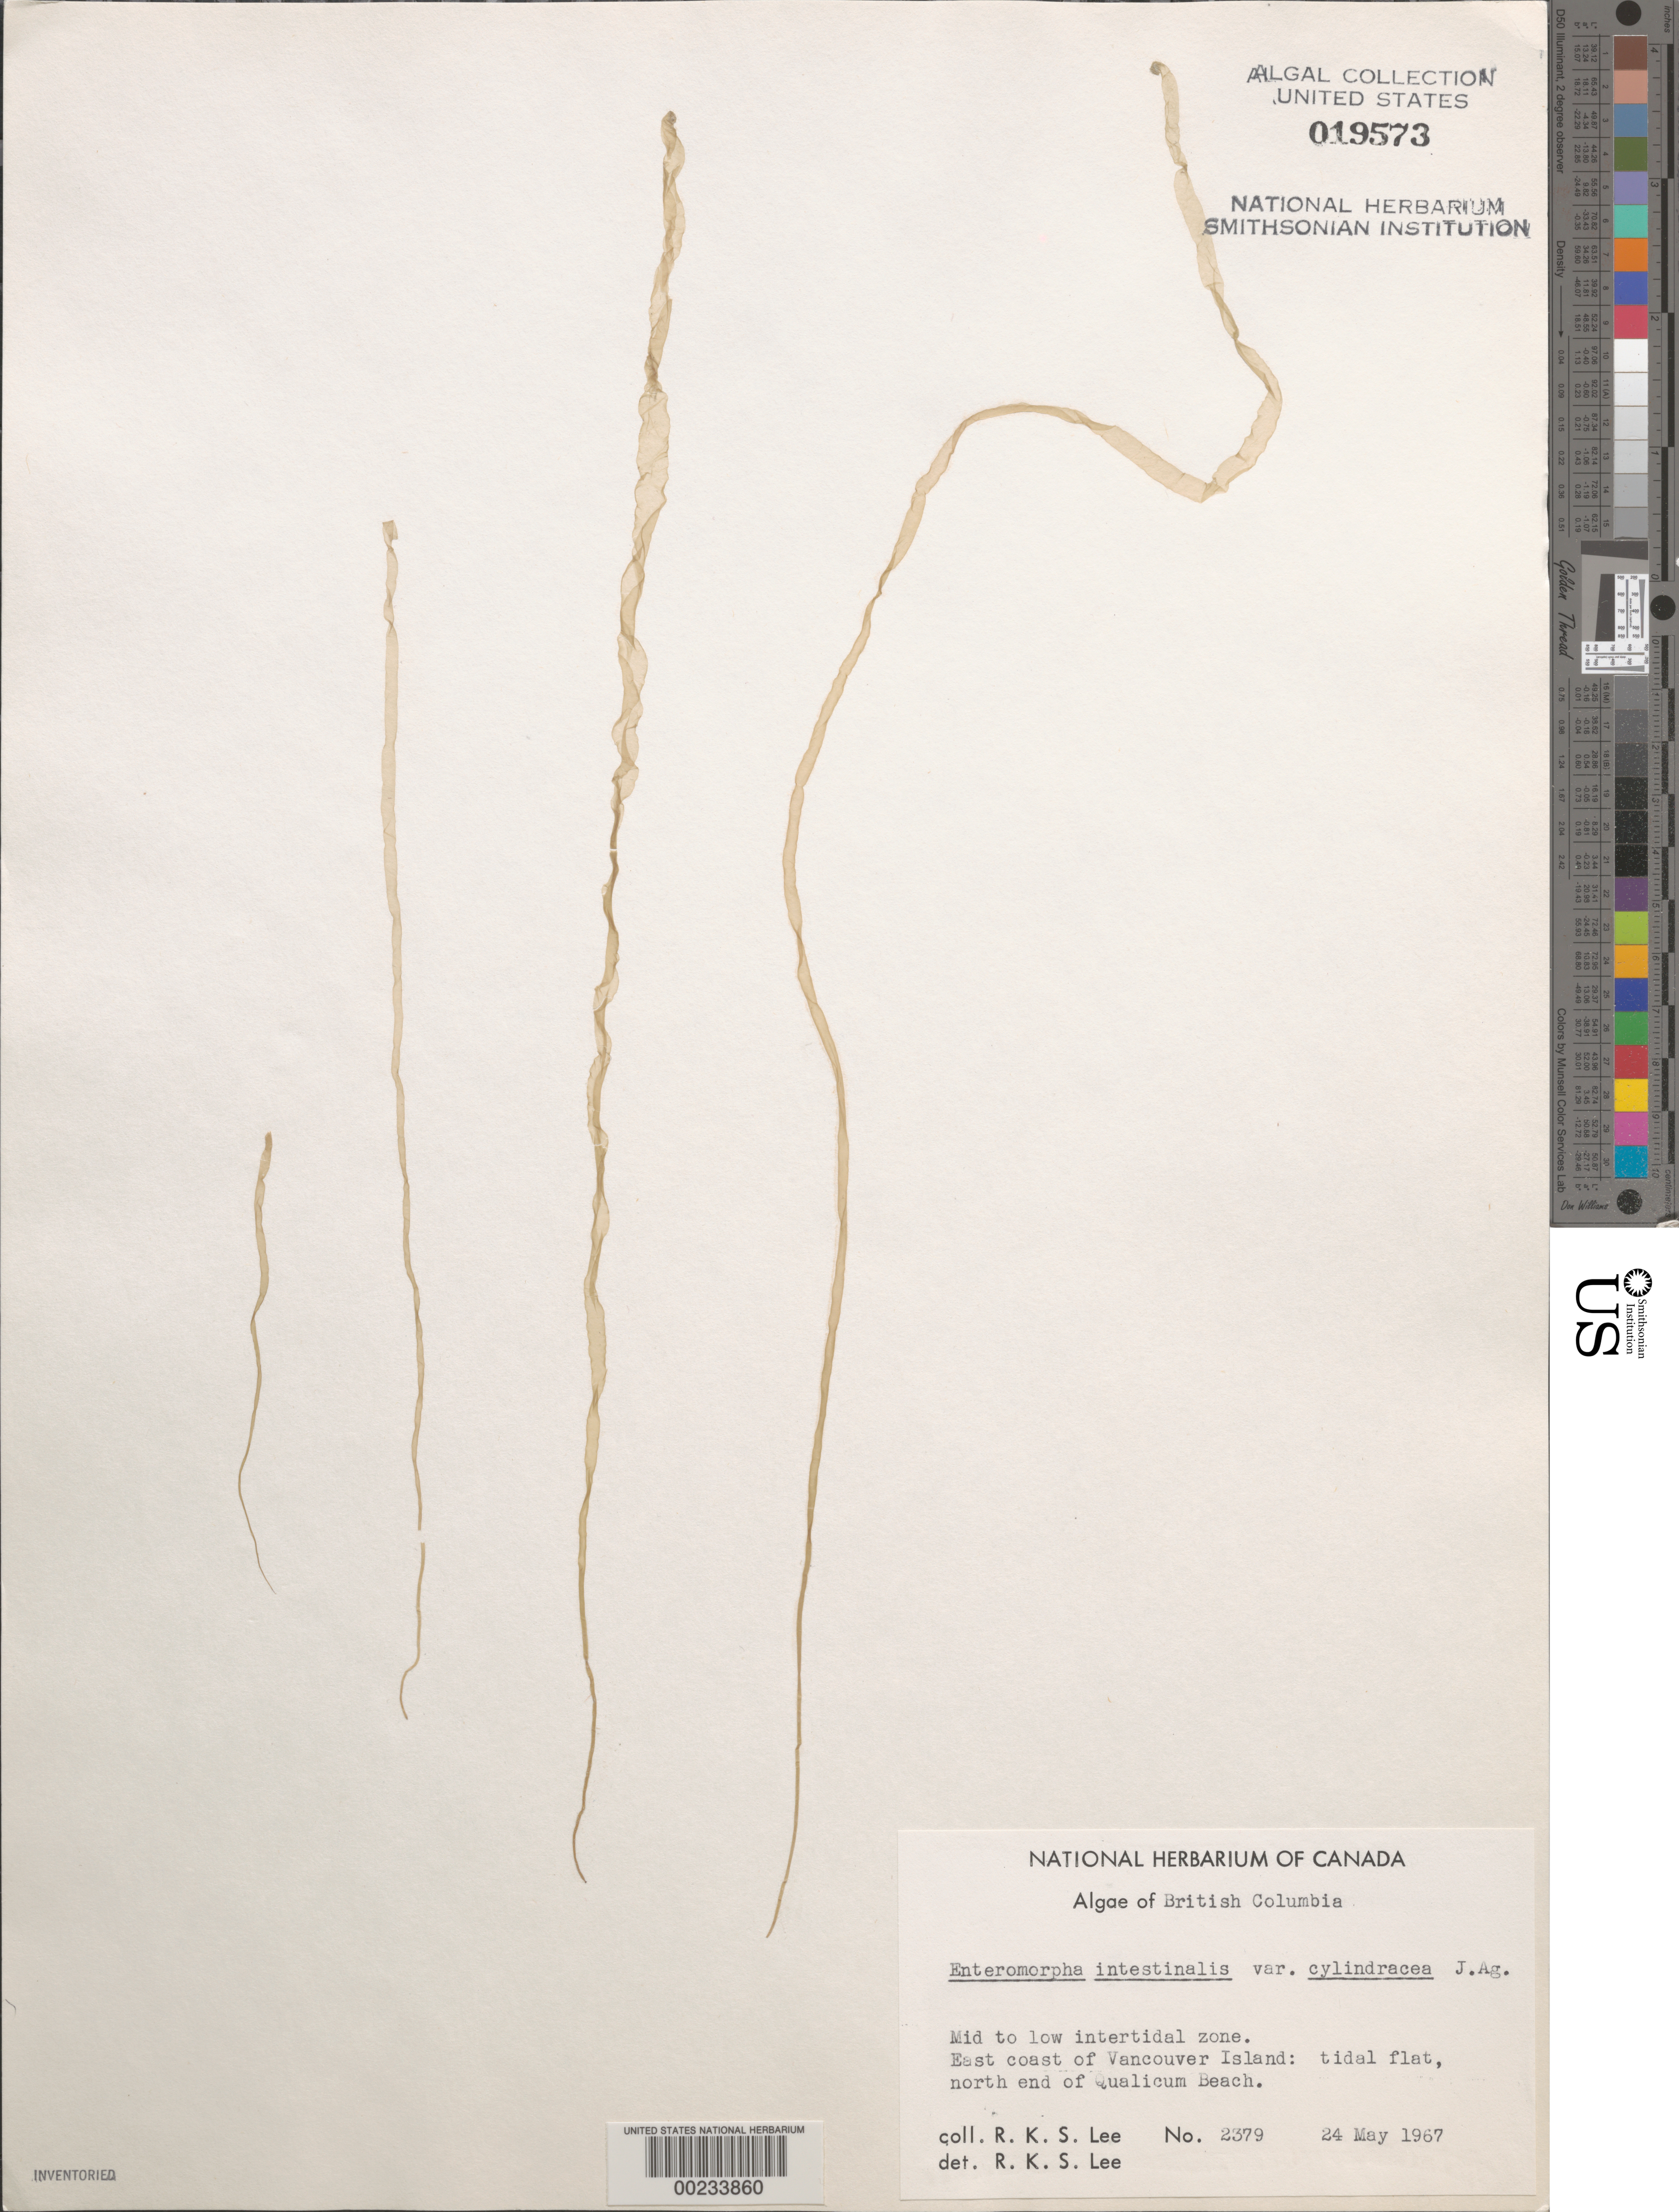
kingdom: Plantae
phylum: Chlorophyta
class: Ulvophyceae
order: Ulvales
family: Ulvaceae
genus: Ulva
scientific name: Ulva intestinalis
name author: L.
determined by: Algae name updating Project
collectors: R. Lee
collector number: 2379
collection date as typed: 24 May 1967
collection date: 1967-05-24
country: Canada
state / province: British Columbia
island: Vancouver Island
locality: Qualicum Beach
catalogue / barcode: US 19573